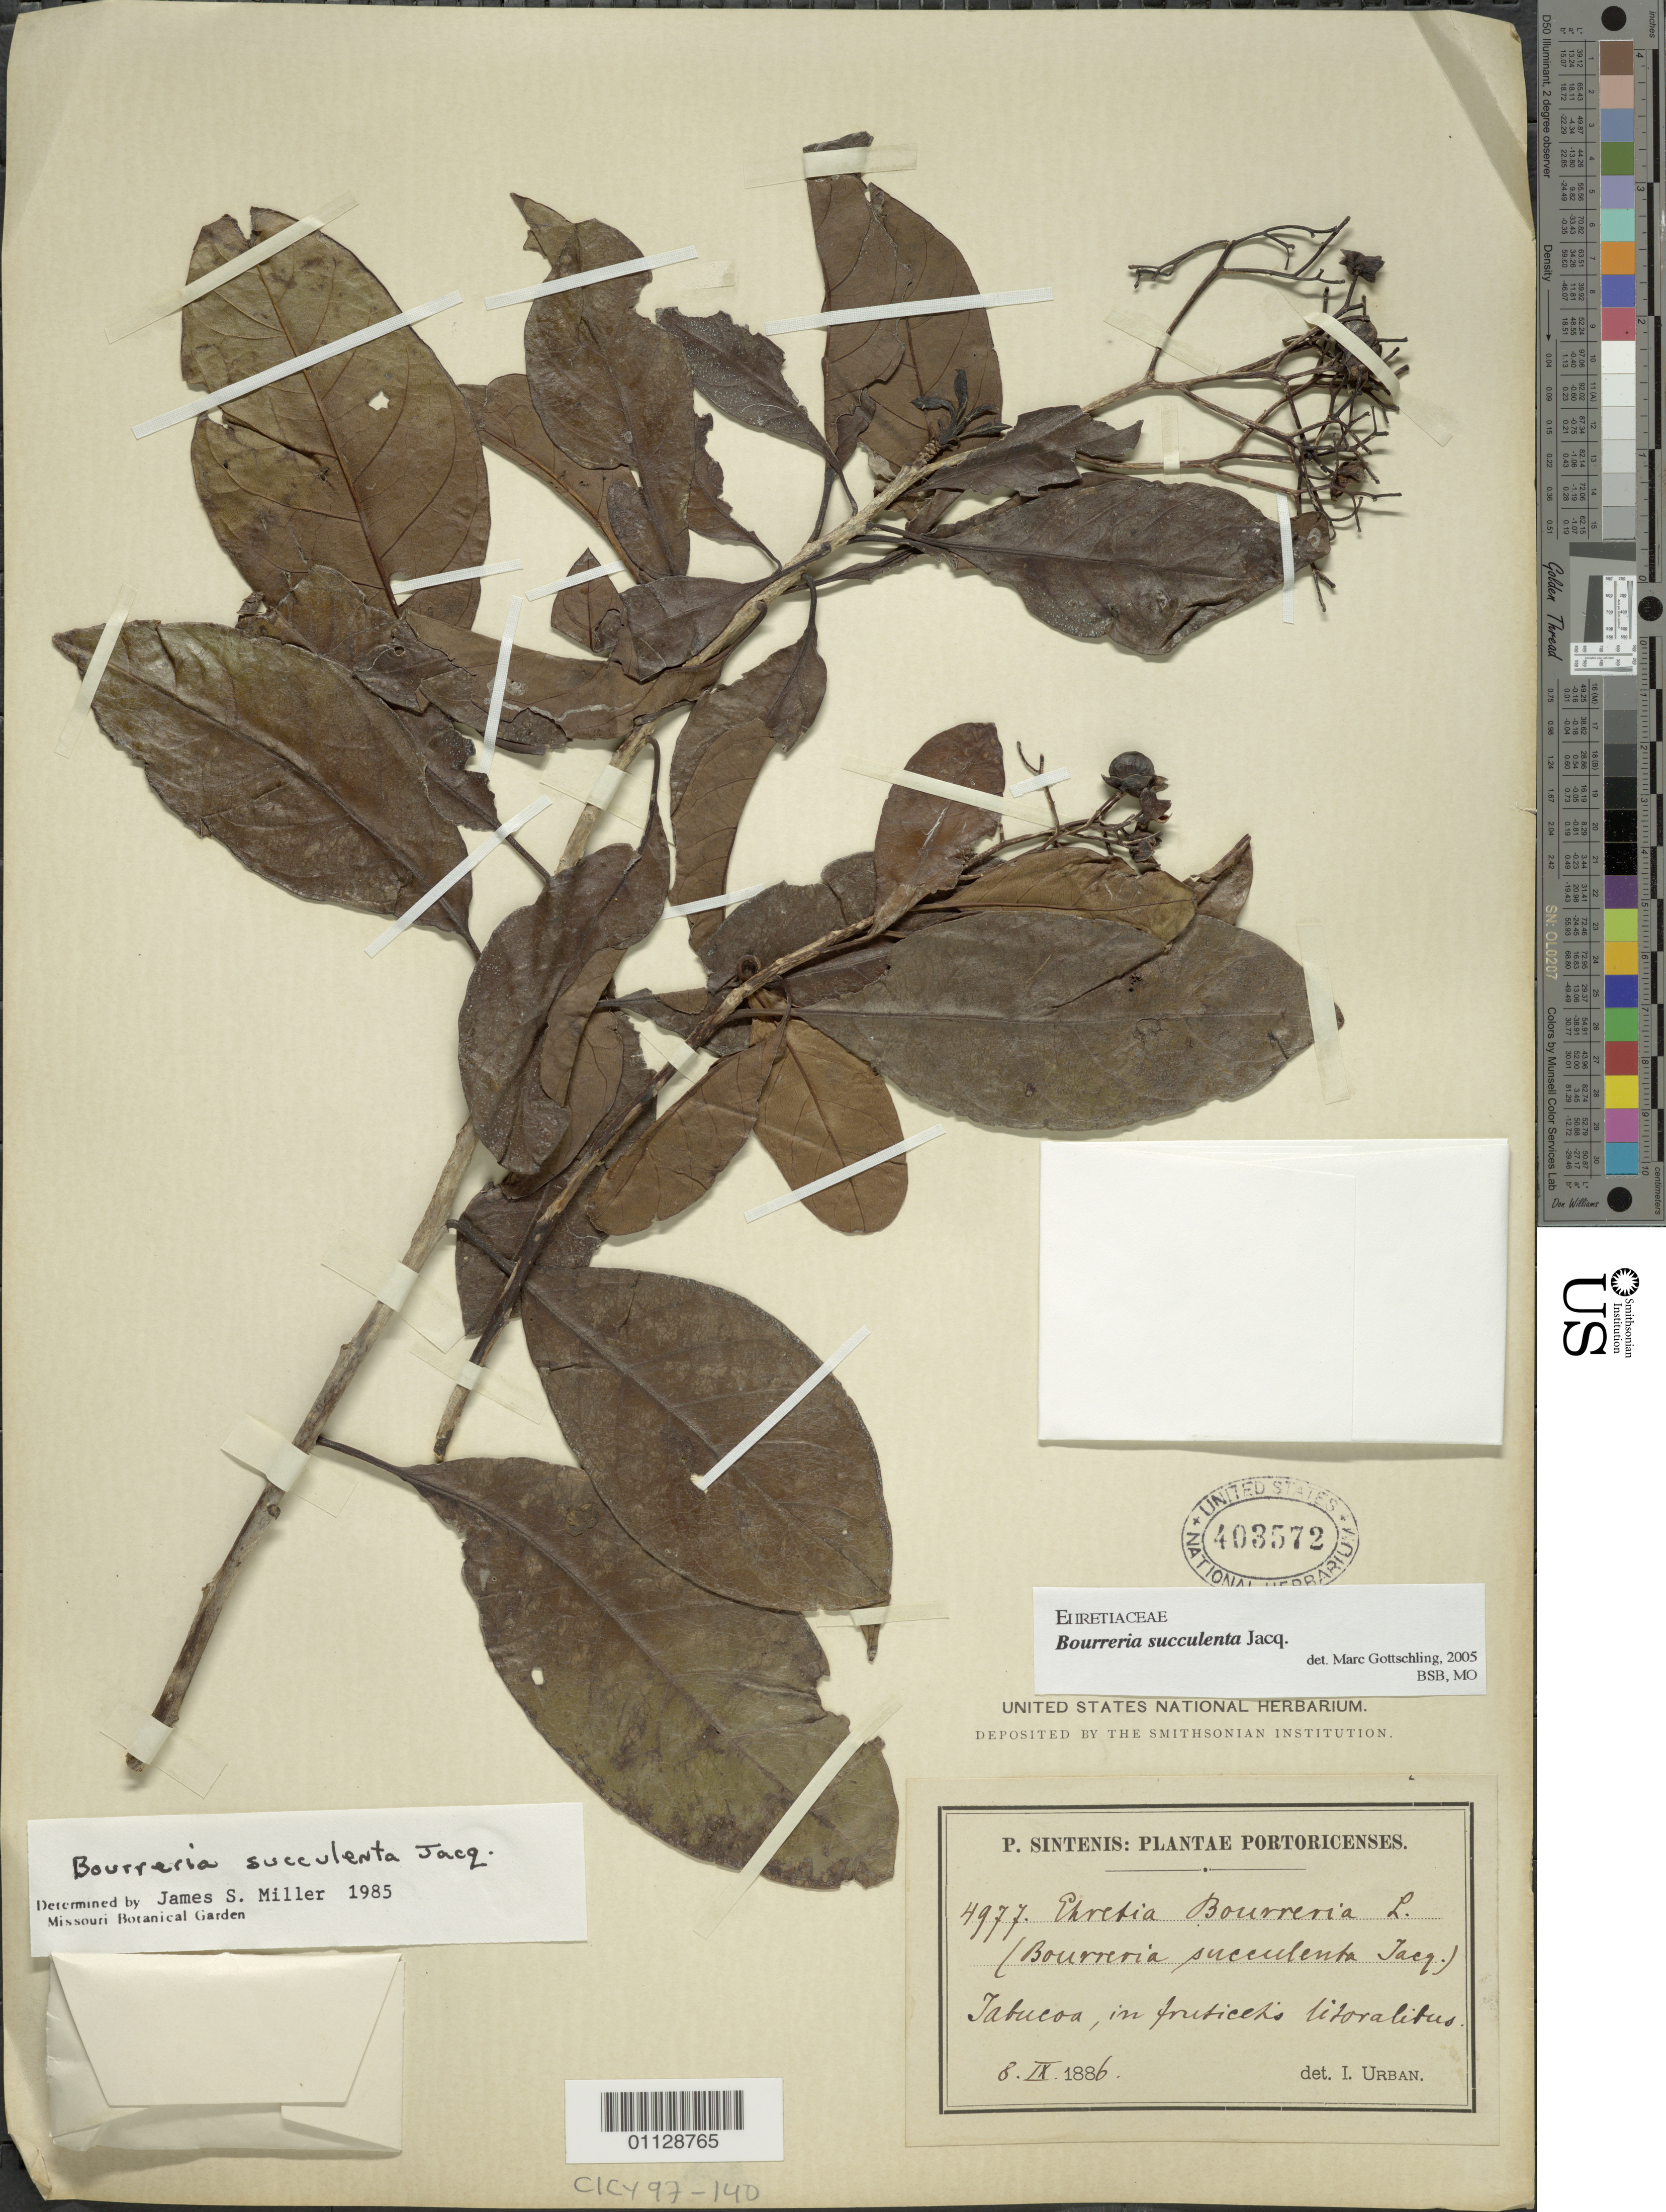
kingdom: Plantae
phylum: Tracheophyta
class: Magnoliopsida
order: Boraginales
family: Ehretiaceae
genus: Bourreria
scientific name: Bourreria succulenta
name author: Jacq.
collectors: P. Sintenis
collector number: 4977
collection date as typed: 08 Dec 1886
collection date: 1886-12-08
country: Puerto Rico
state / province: Yabucoa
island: Puerto Rico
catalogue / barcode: US 403572